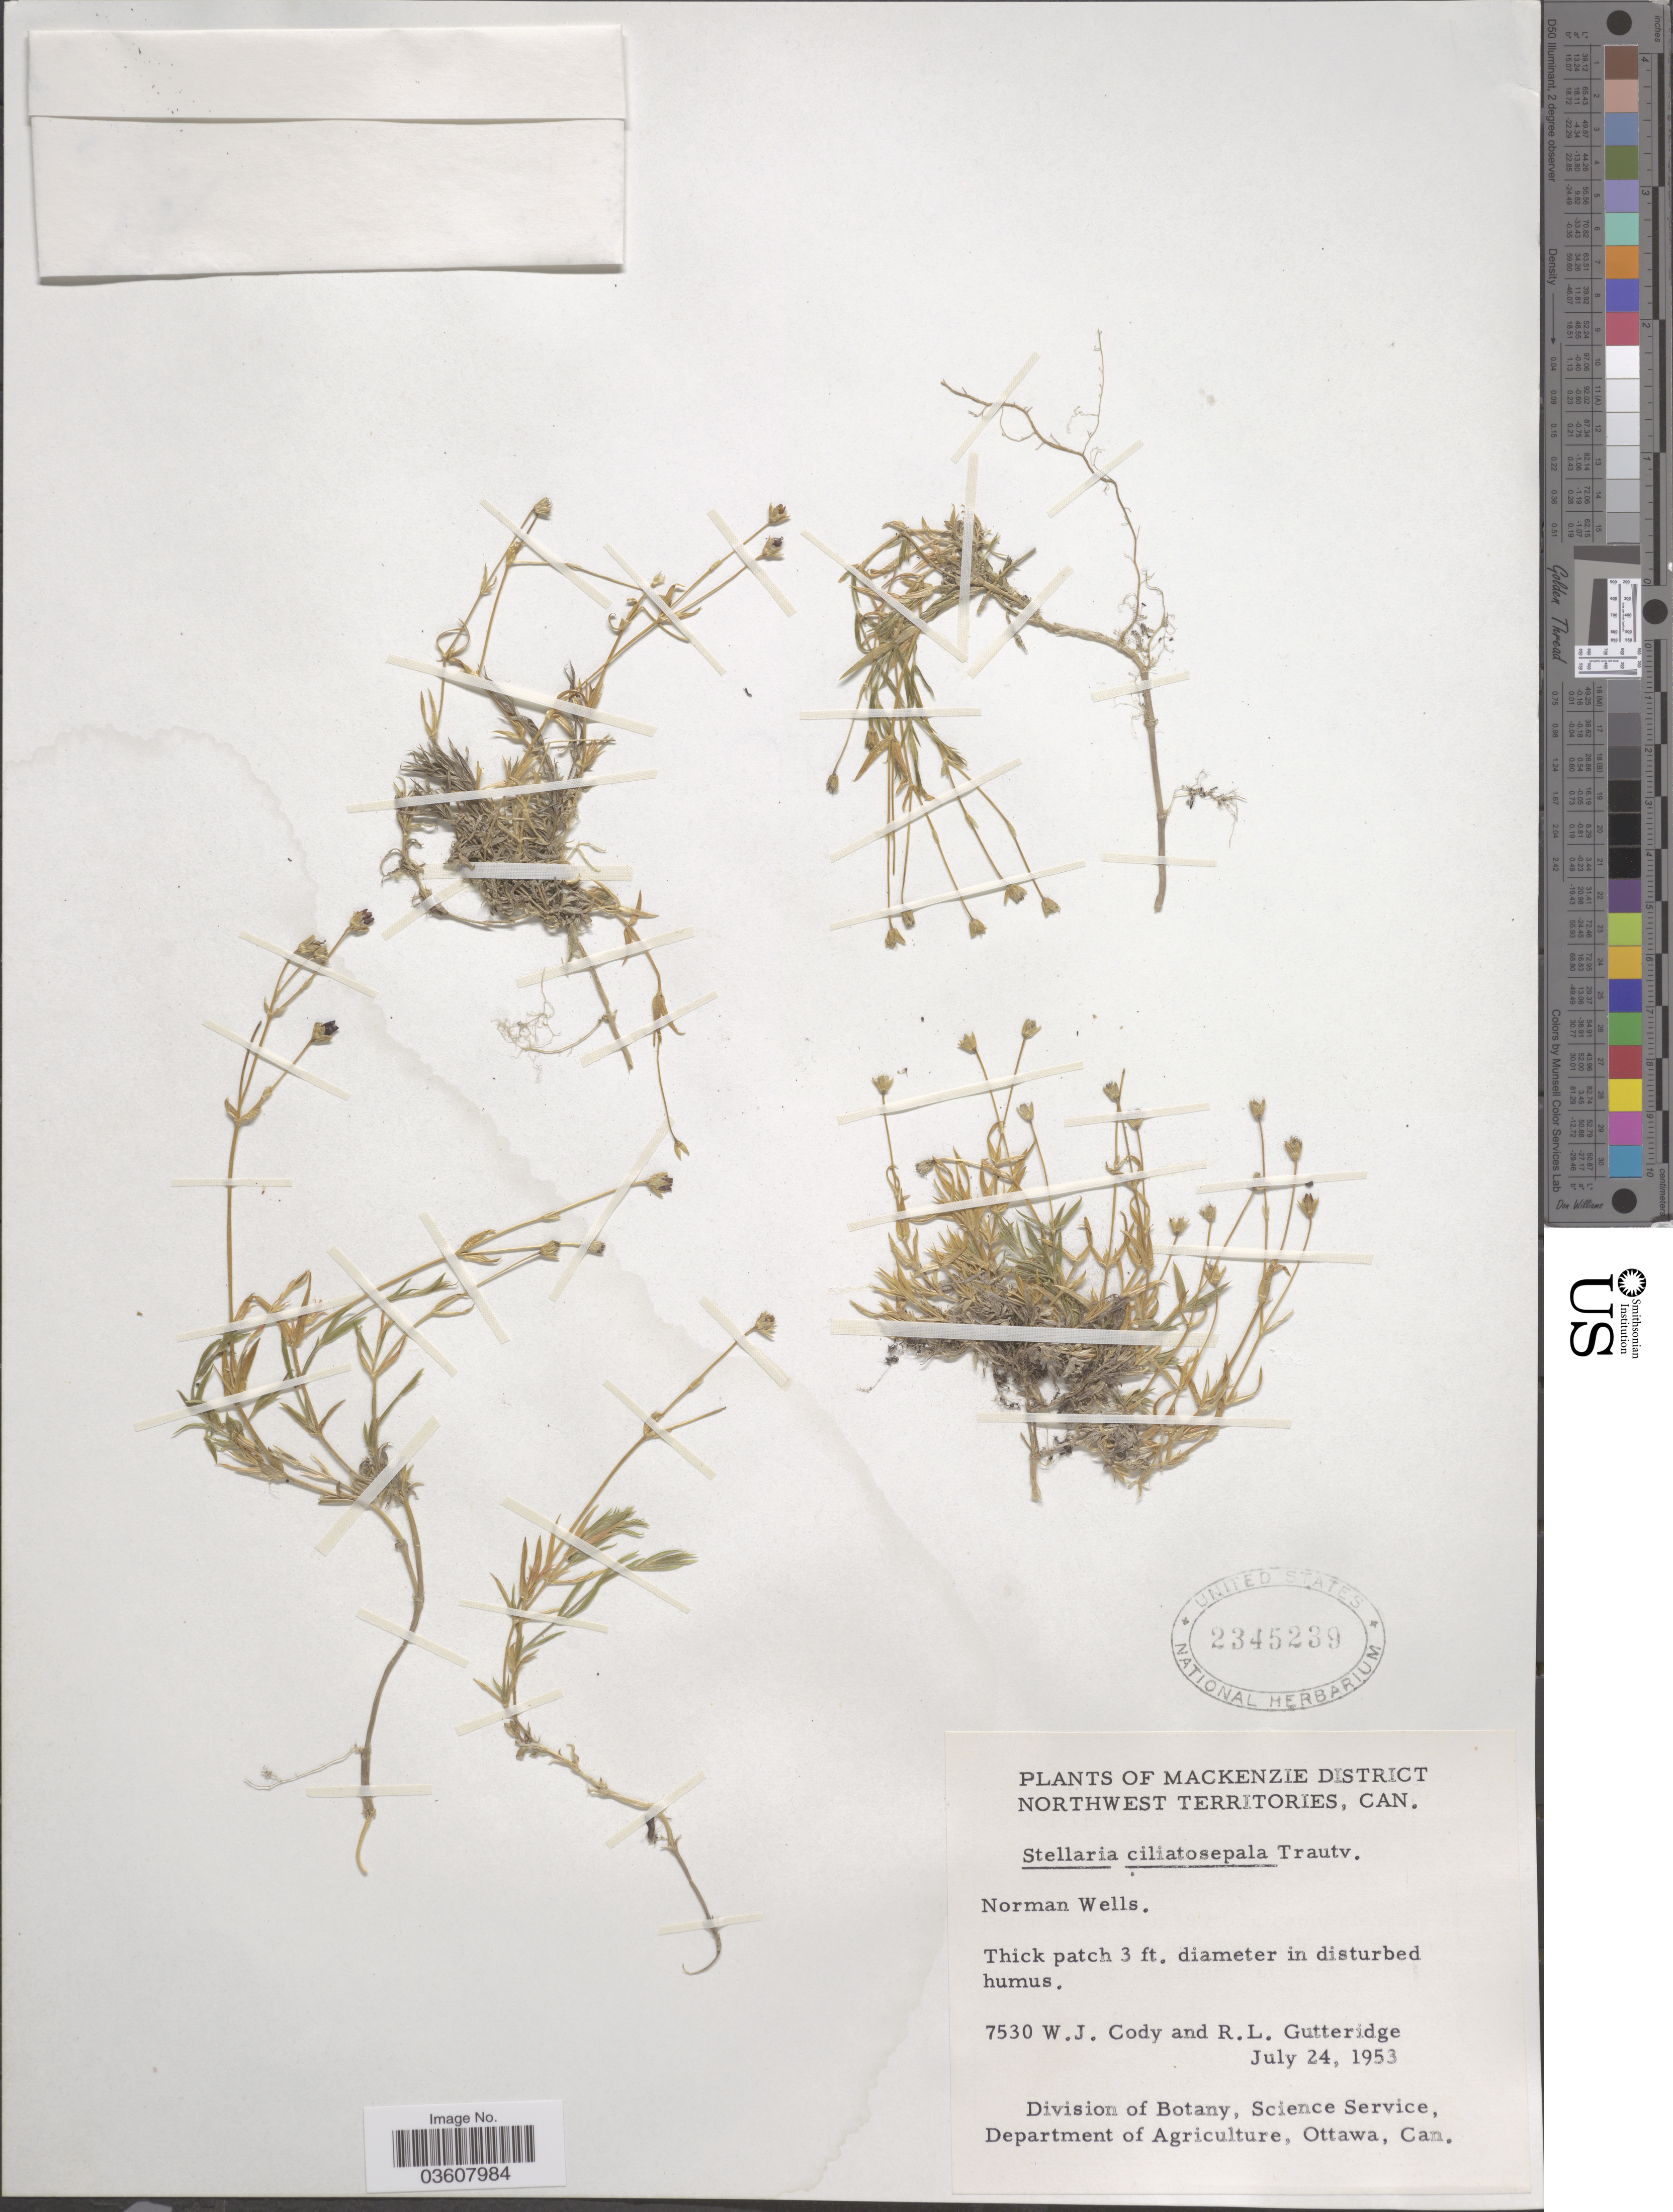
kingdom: Plantae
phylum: Tracheophyta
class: Magnoliopsida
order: Caryophyllales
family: Caryophyllaceae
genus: Stellaria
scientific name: Stellaria ciliatosepala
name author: Trautv.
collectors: W. Cody & R. Gutteridge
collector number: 7530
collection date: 1953-07-24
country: Canada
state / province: Northwest Territories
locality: Mackenzie District, Norman Wells.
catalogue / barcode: US 2345239